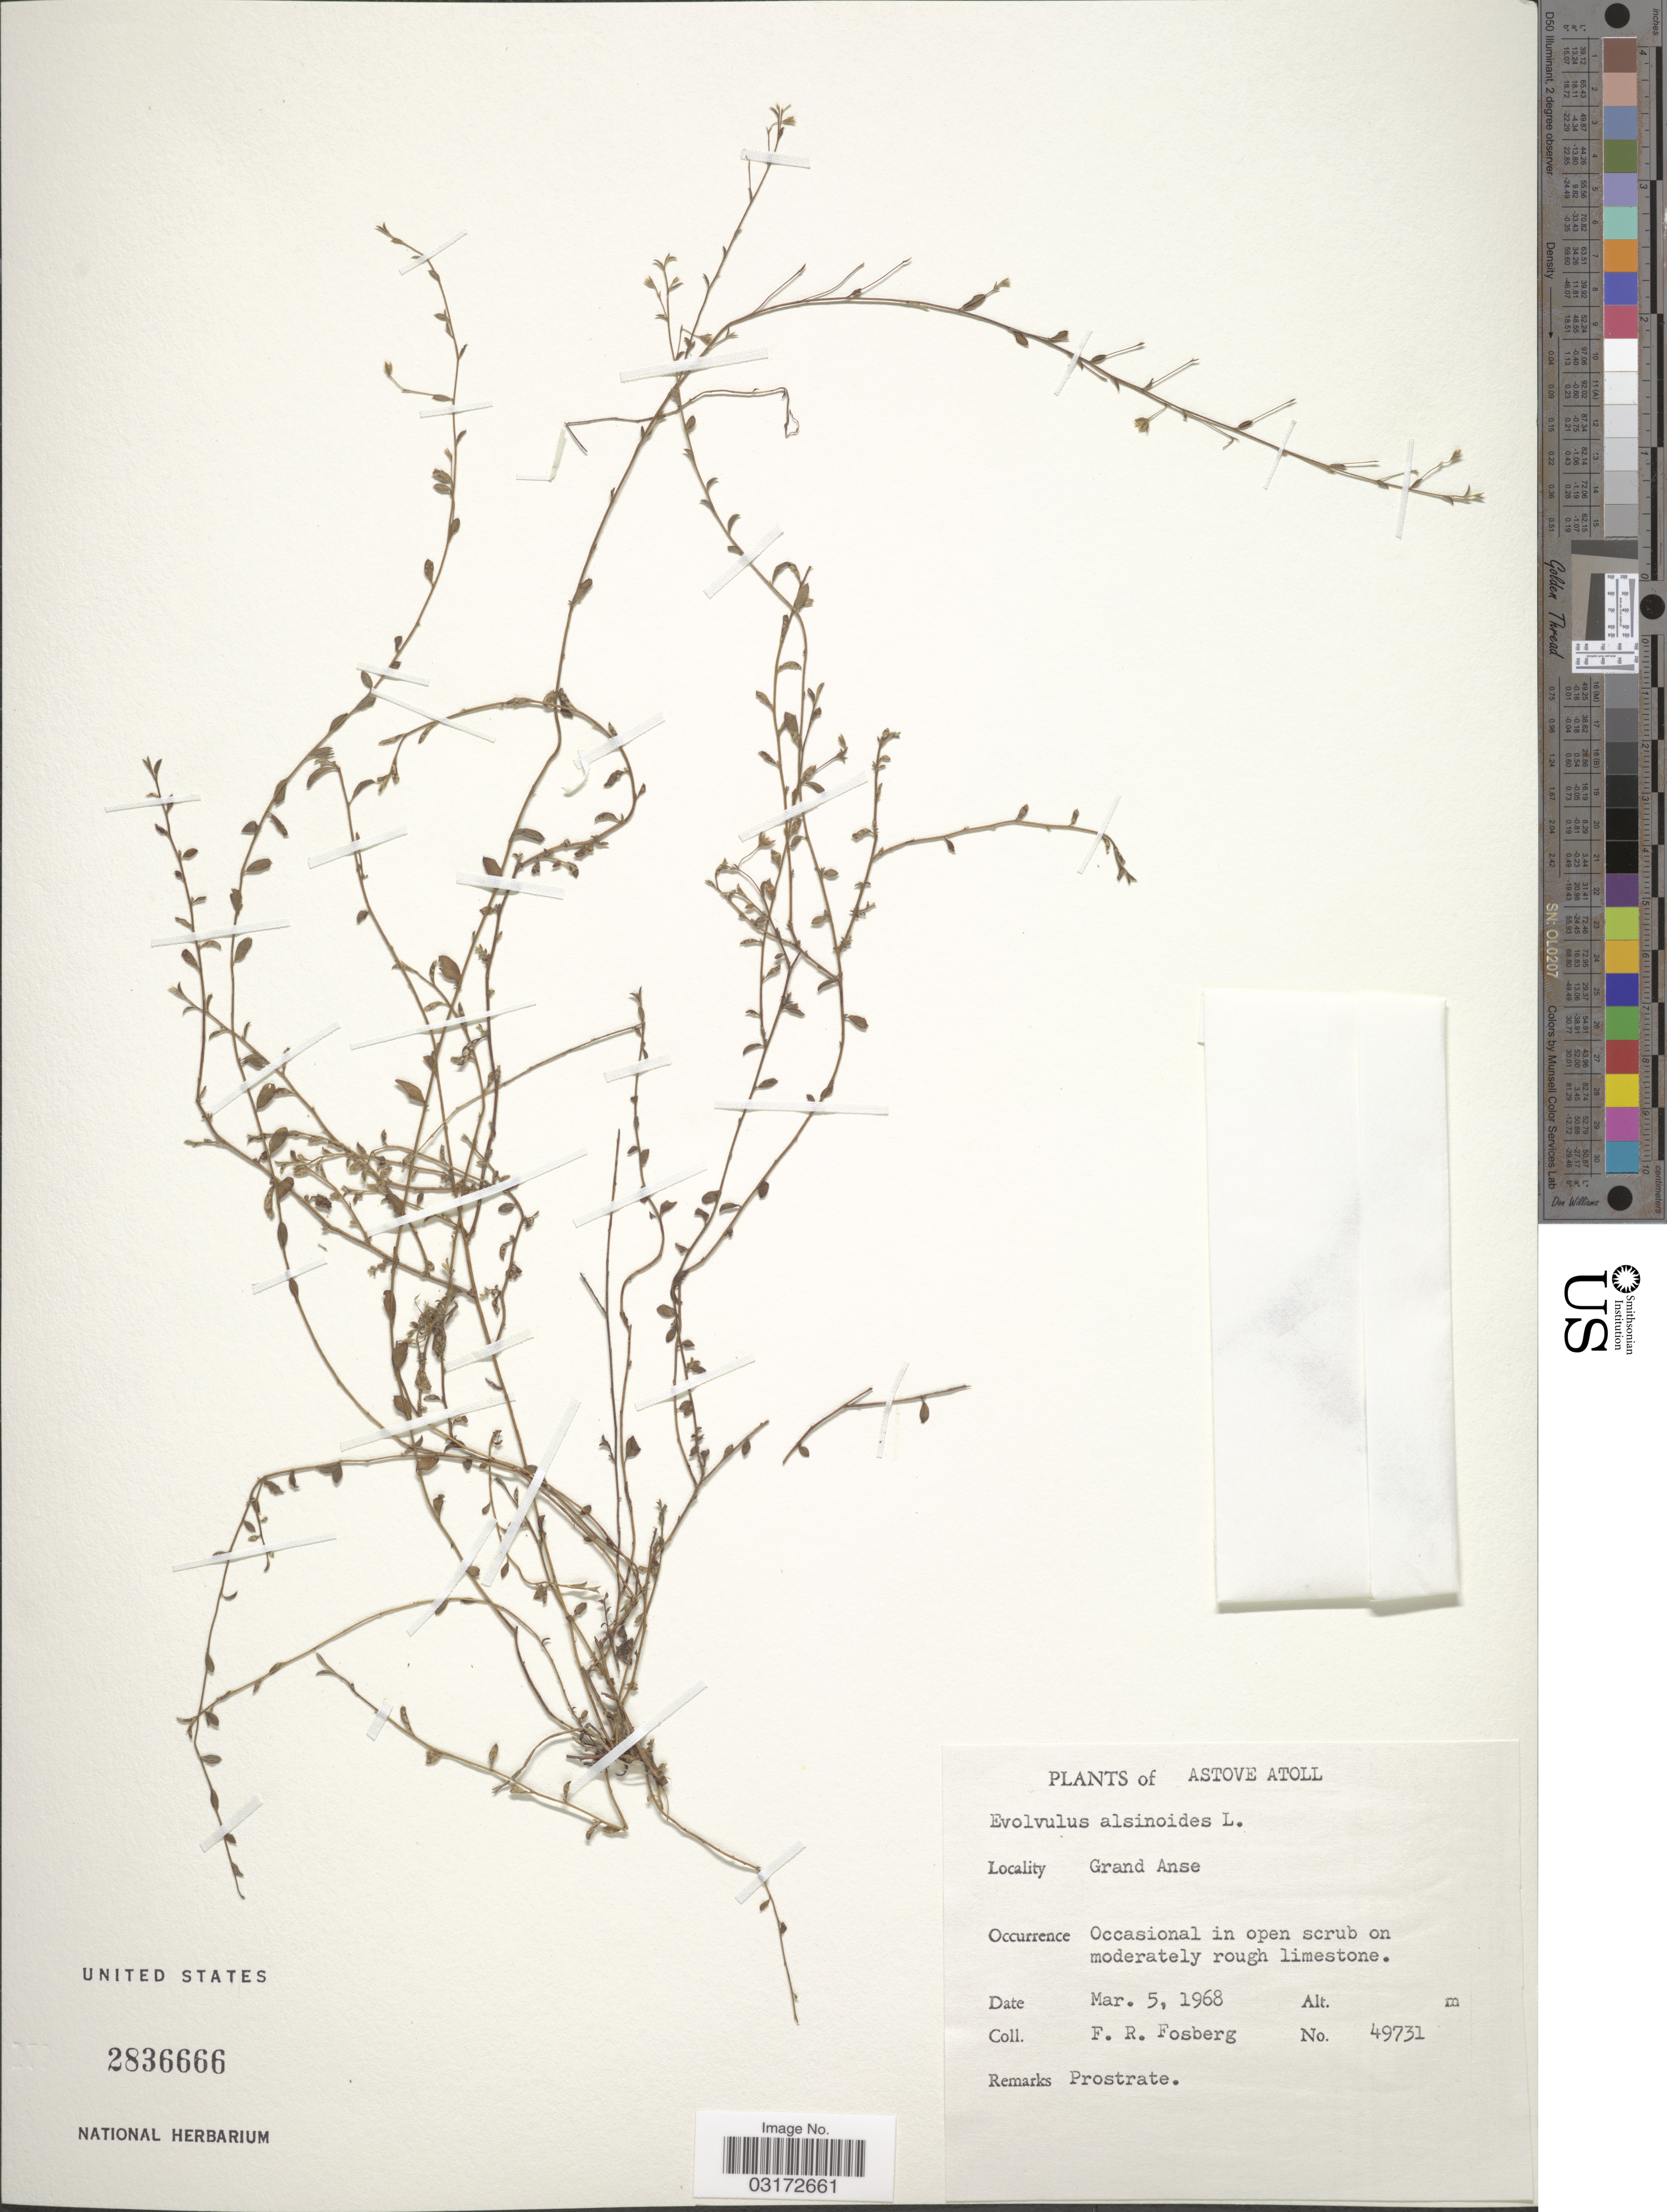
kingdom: Plantae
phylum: Tracheophyta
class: Magnoliopsida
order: Solanales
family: Convolvulaceae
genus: Evolvulus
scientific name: Evolvulus alsinoides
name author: (L.) L.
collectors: F. R. Fosberg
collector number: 49731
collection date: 1968-03-05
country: Seychelles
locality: Astove Atoll. Grand Anse.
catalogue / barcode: US 2836666